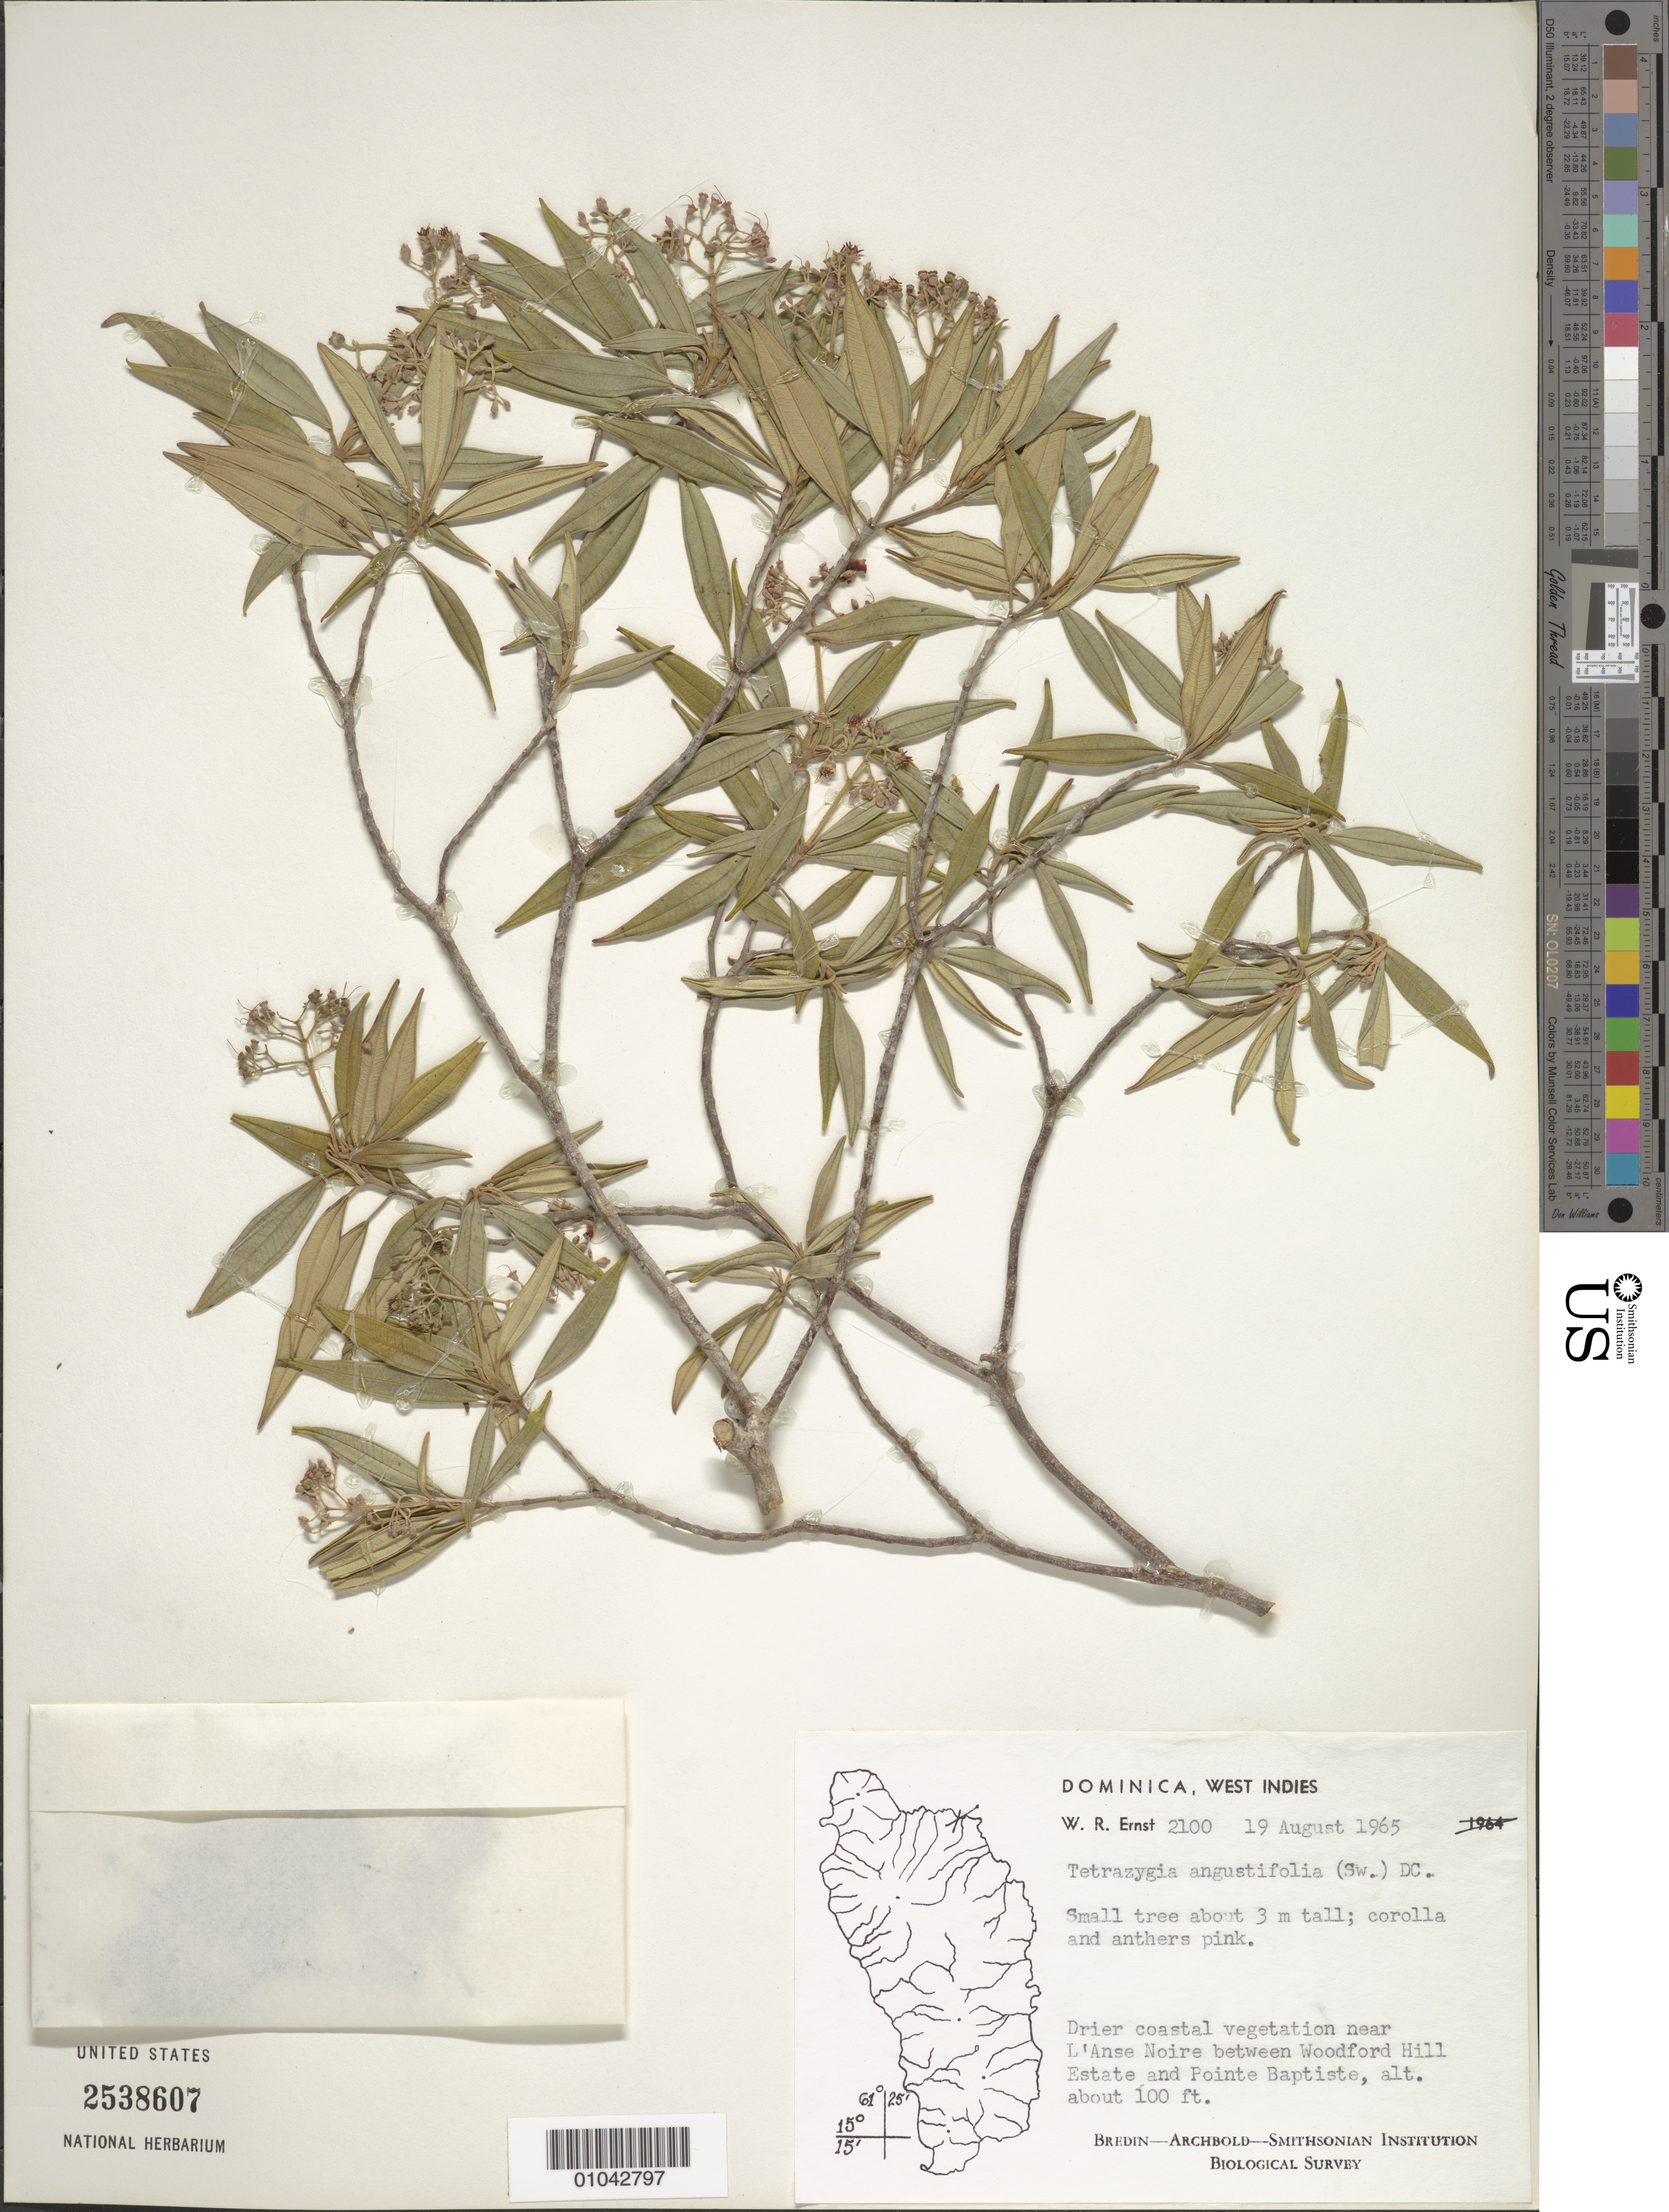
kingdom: Plantae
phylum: Tracheophyta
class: Magnoliopsida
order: Myrtales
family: Melastomataceae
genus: Tetrazygia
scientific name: Tetrazygia angustifolia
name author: (Sw.) DC.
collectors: W. R. Ernst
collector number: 2100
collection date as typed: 19 Aug 1965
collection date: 1965-08-19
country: Dominica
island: Dominica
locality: Near L'Anse Noire between Woodford Hill Estate and Pointe Baptiste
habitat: Drier coastal vegetation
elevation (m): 30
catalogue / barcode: US 2538607